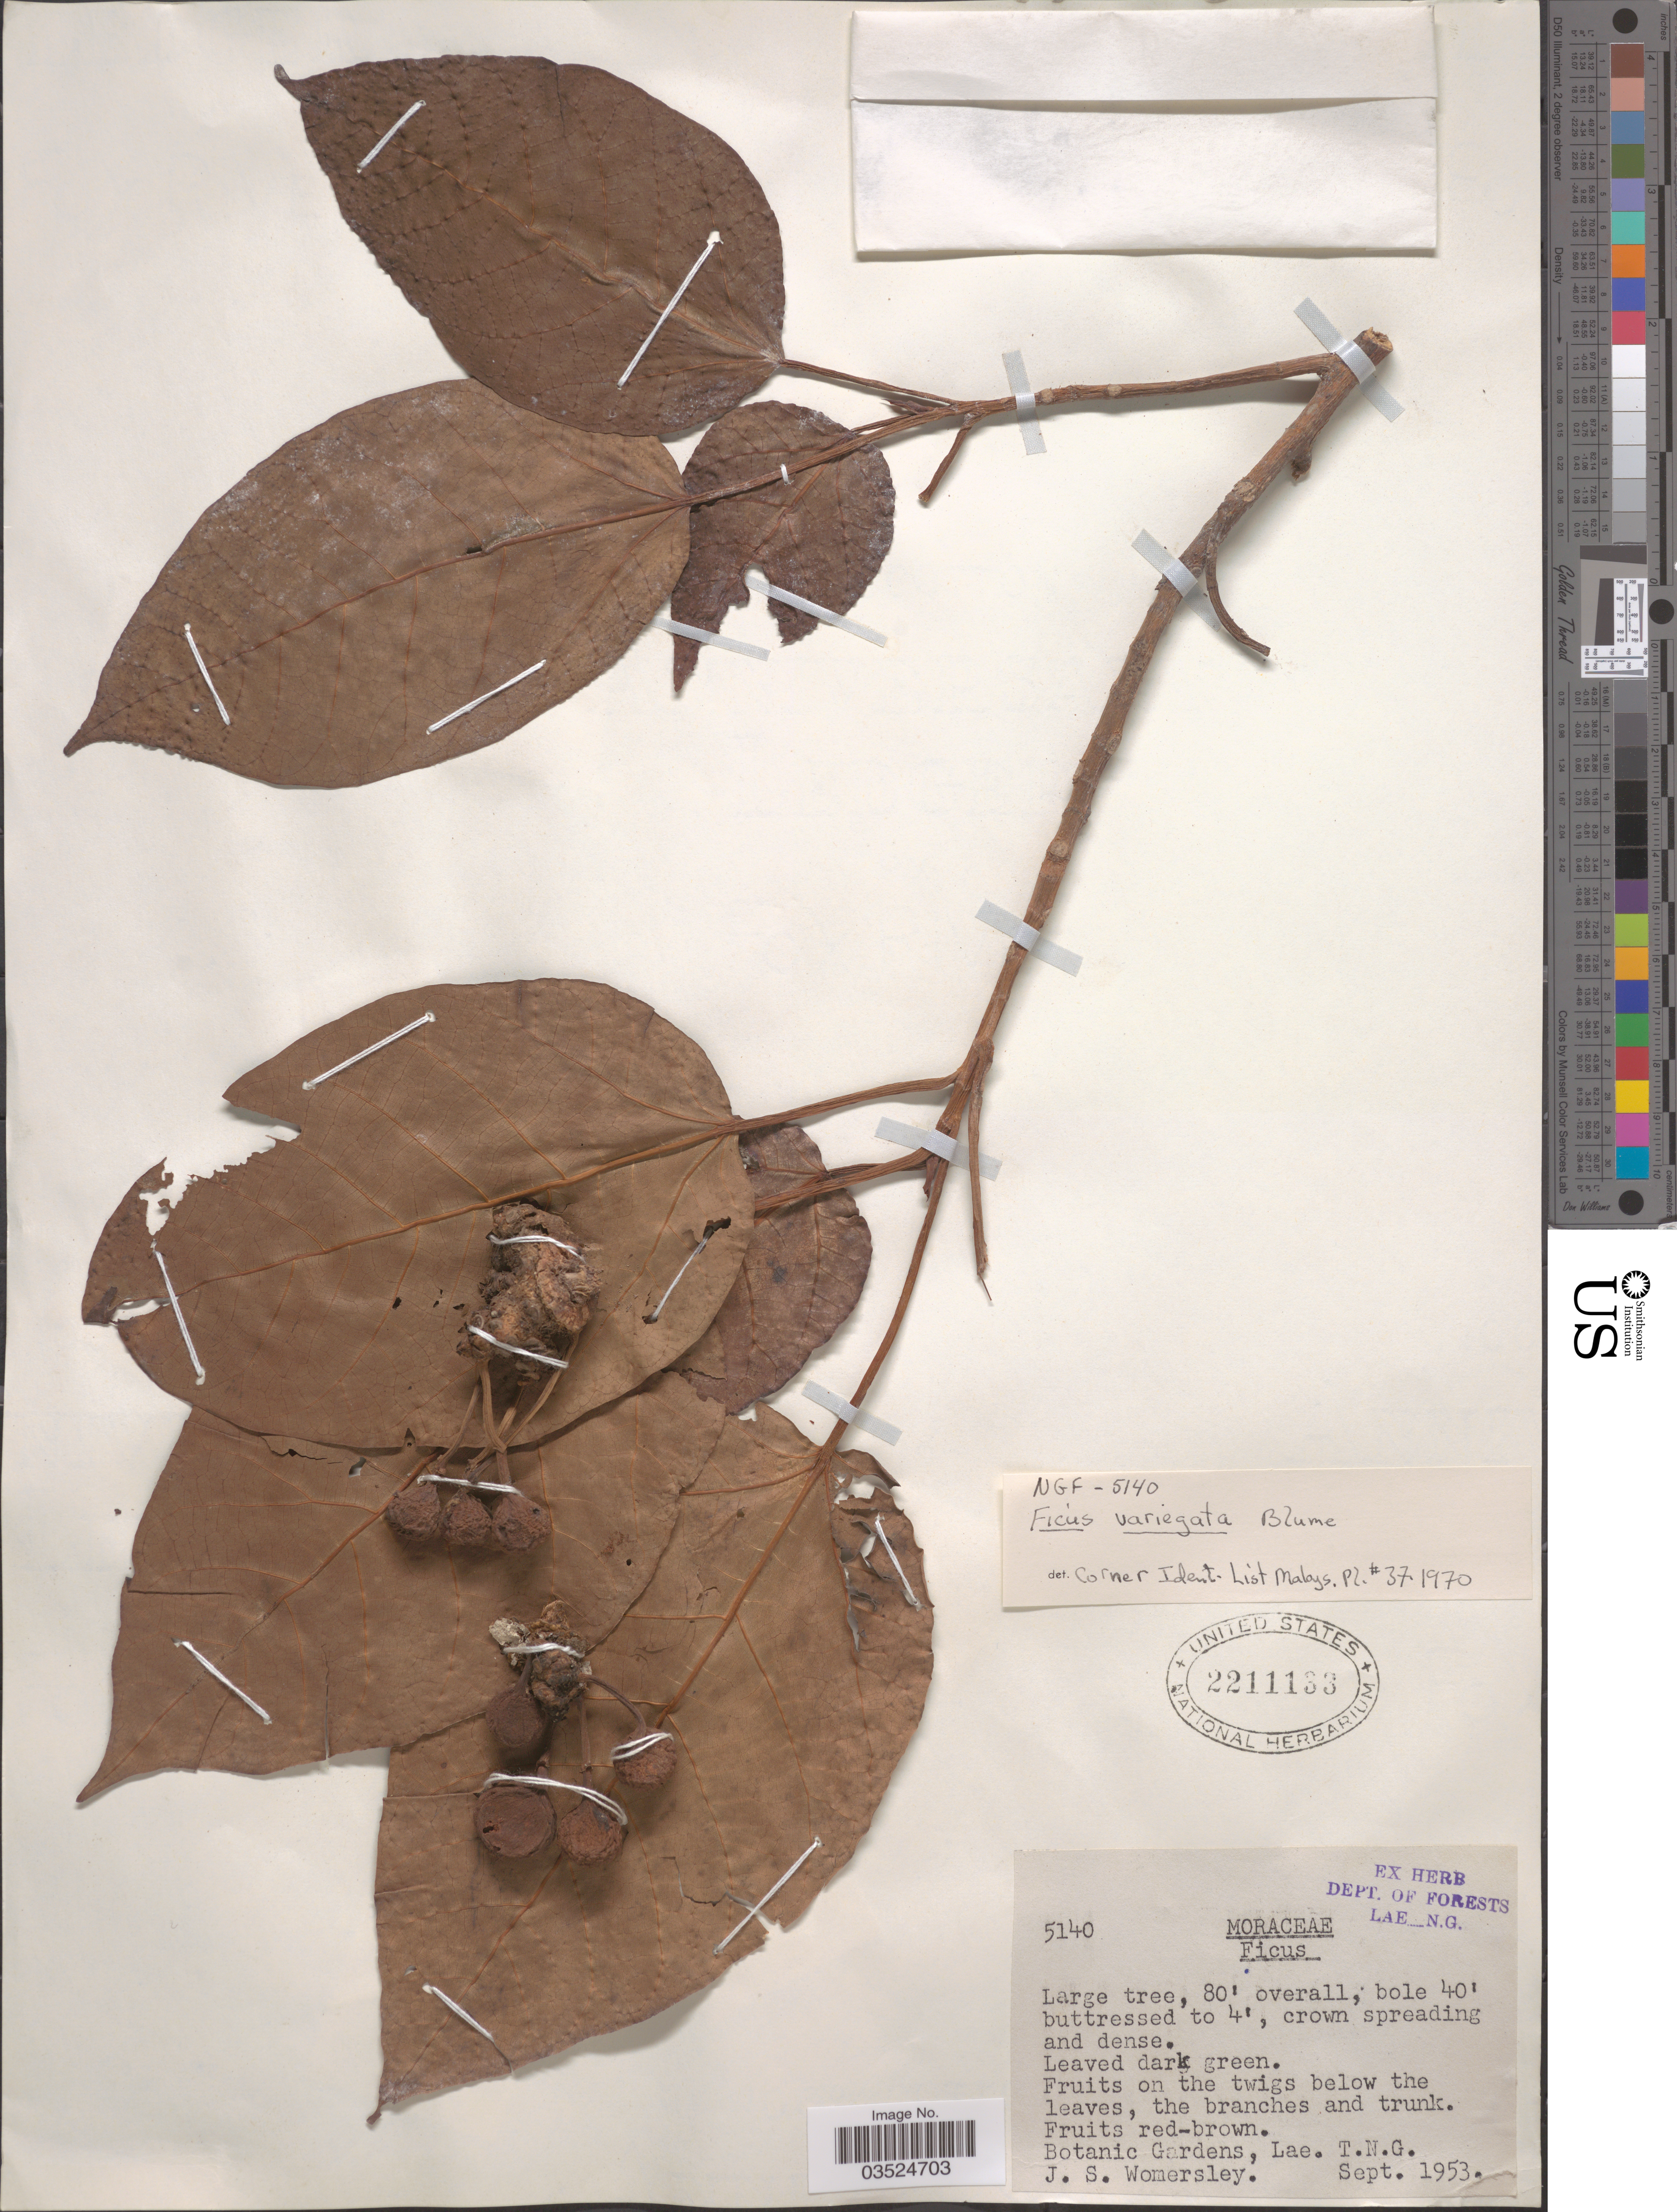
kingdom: Plantae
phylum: Tracheophyta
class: Magnoliopsida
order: Rosales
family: Moraceae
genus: Ficus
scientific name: Ficus variegata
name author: Blume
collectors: J. S. Womersley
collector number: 5140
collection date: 1953-09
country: Papua New Guinea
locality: Botanic Gardens, Lae. T. N. G.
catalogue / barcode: US 2211133